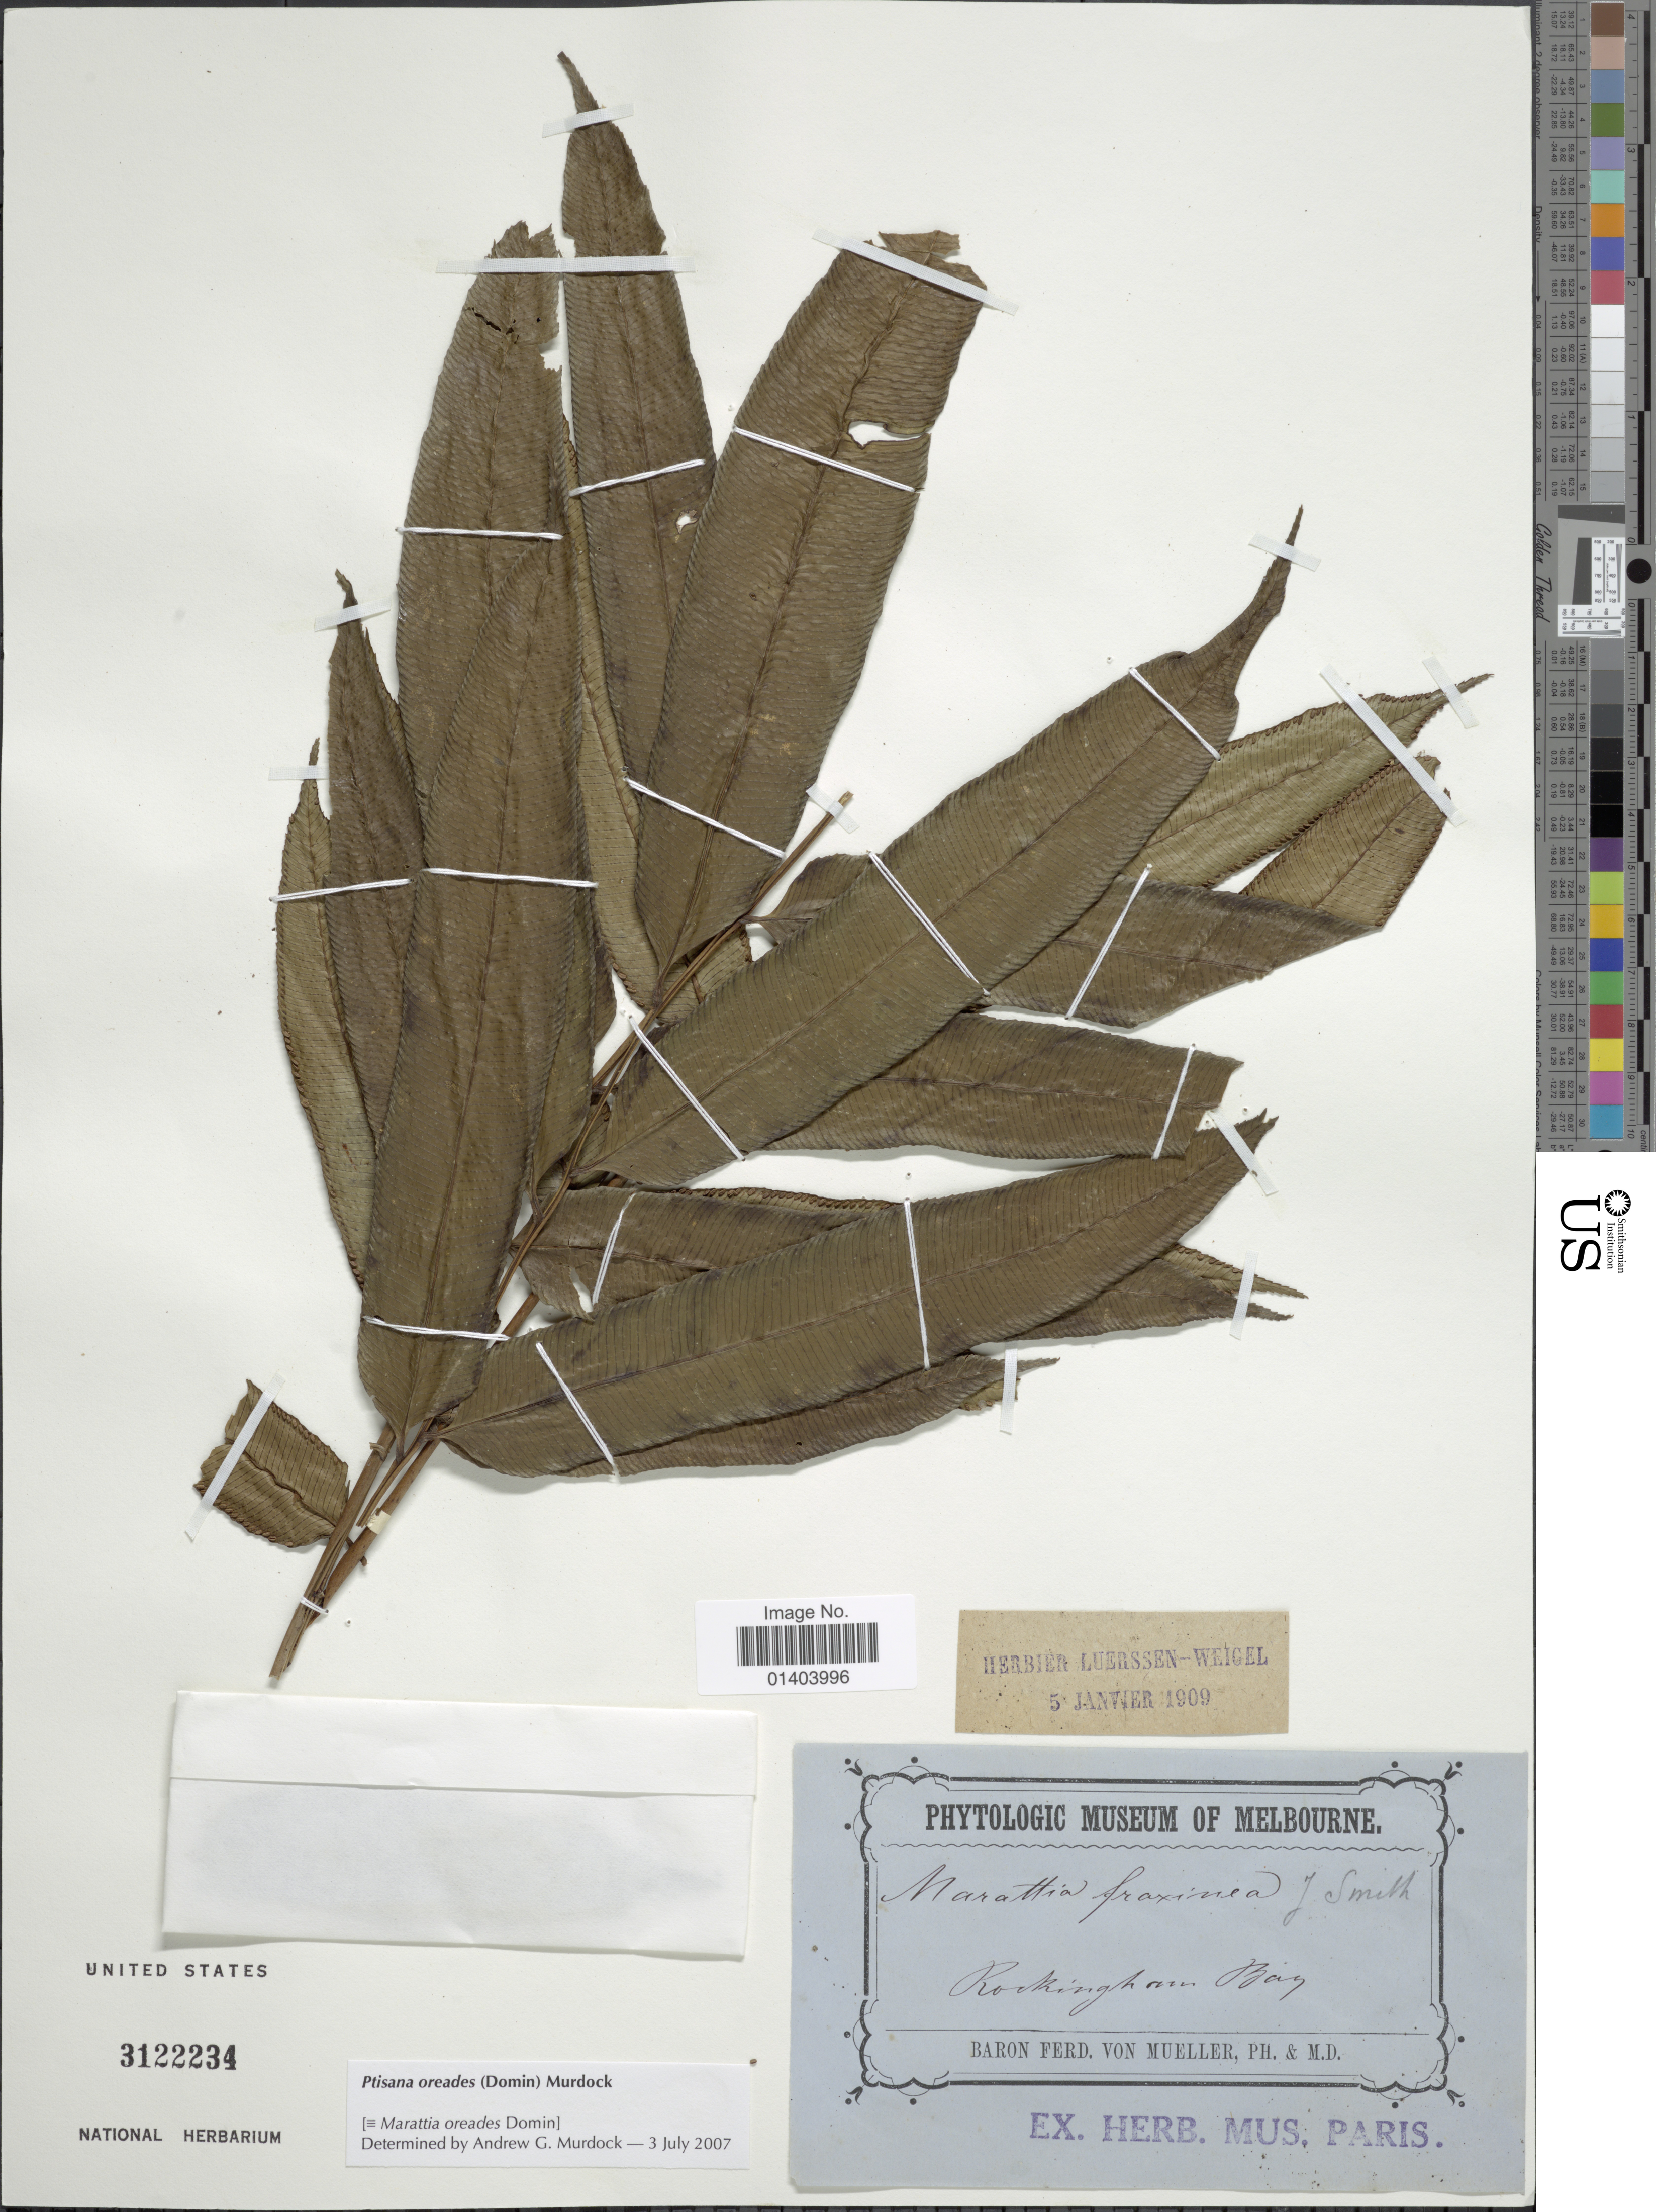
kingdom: Plantae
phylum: Tracheophyta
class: Polypodiopsida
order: Marattiales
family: Marattiaceae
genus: Ptisana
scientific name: Ptisana oreades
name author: (Domin) Murdock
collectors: F. Mueller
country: Australia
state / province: Queensland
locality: Rockingham Bay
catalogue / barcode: US 3122234